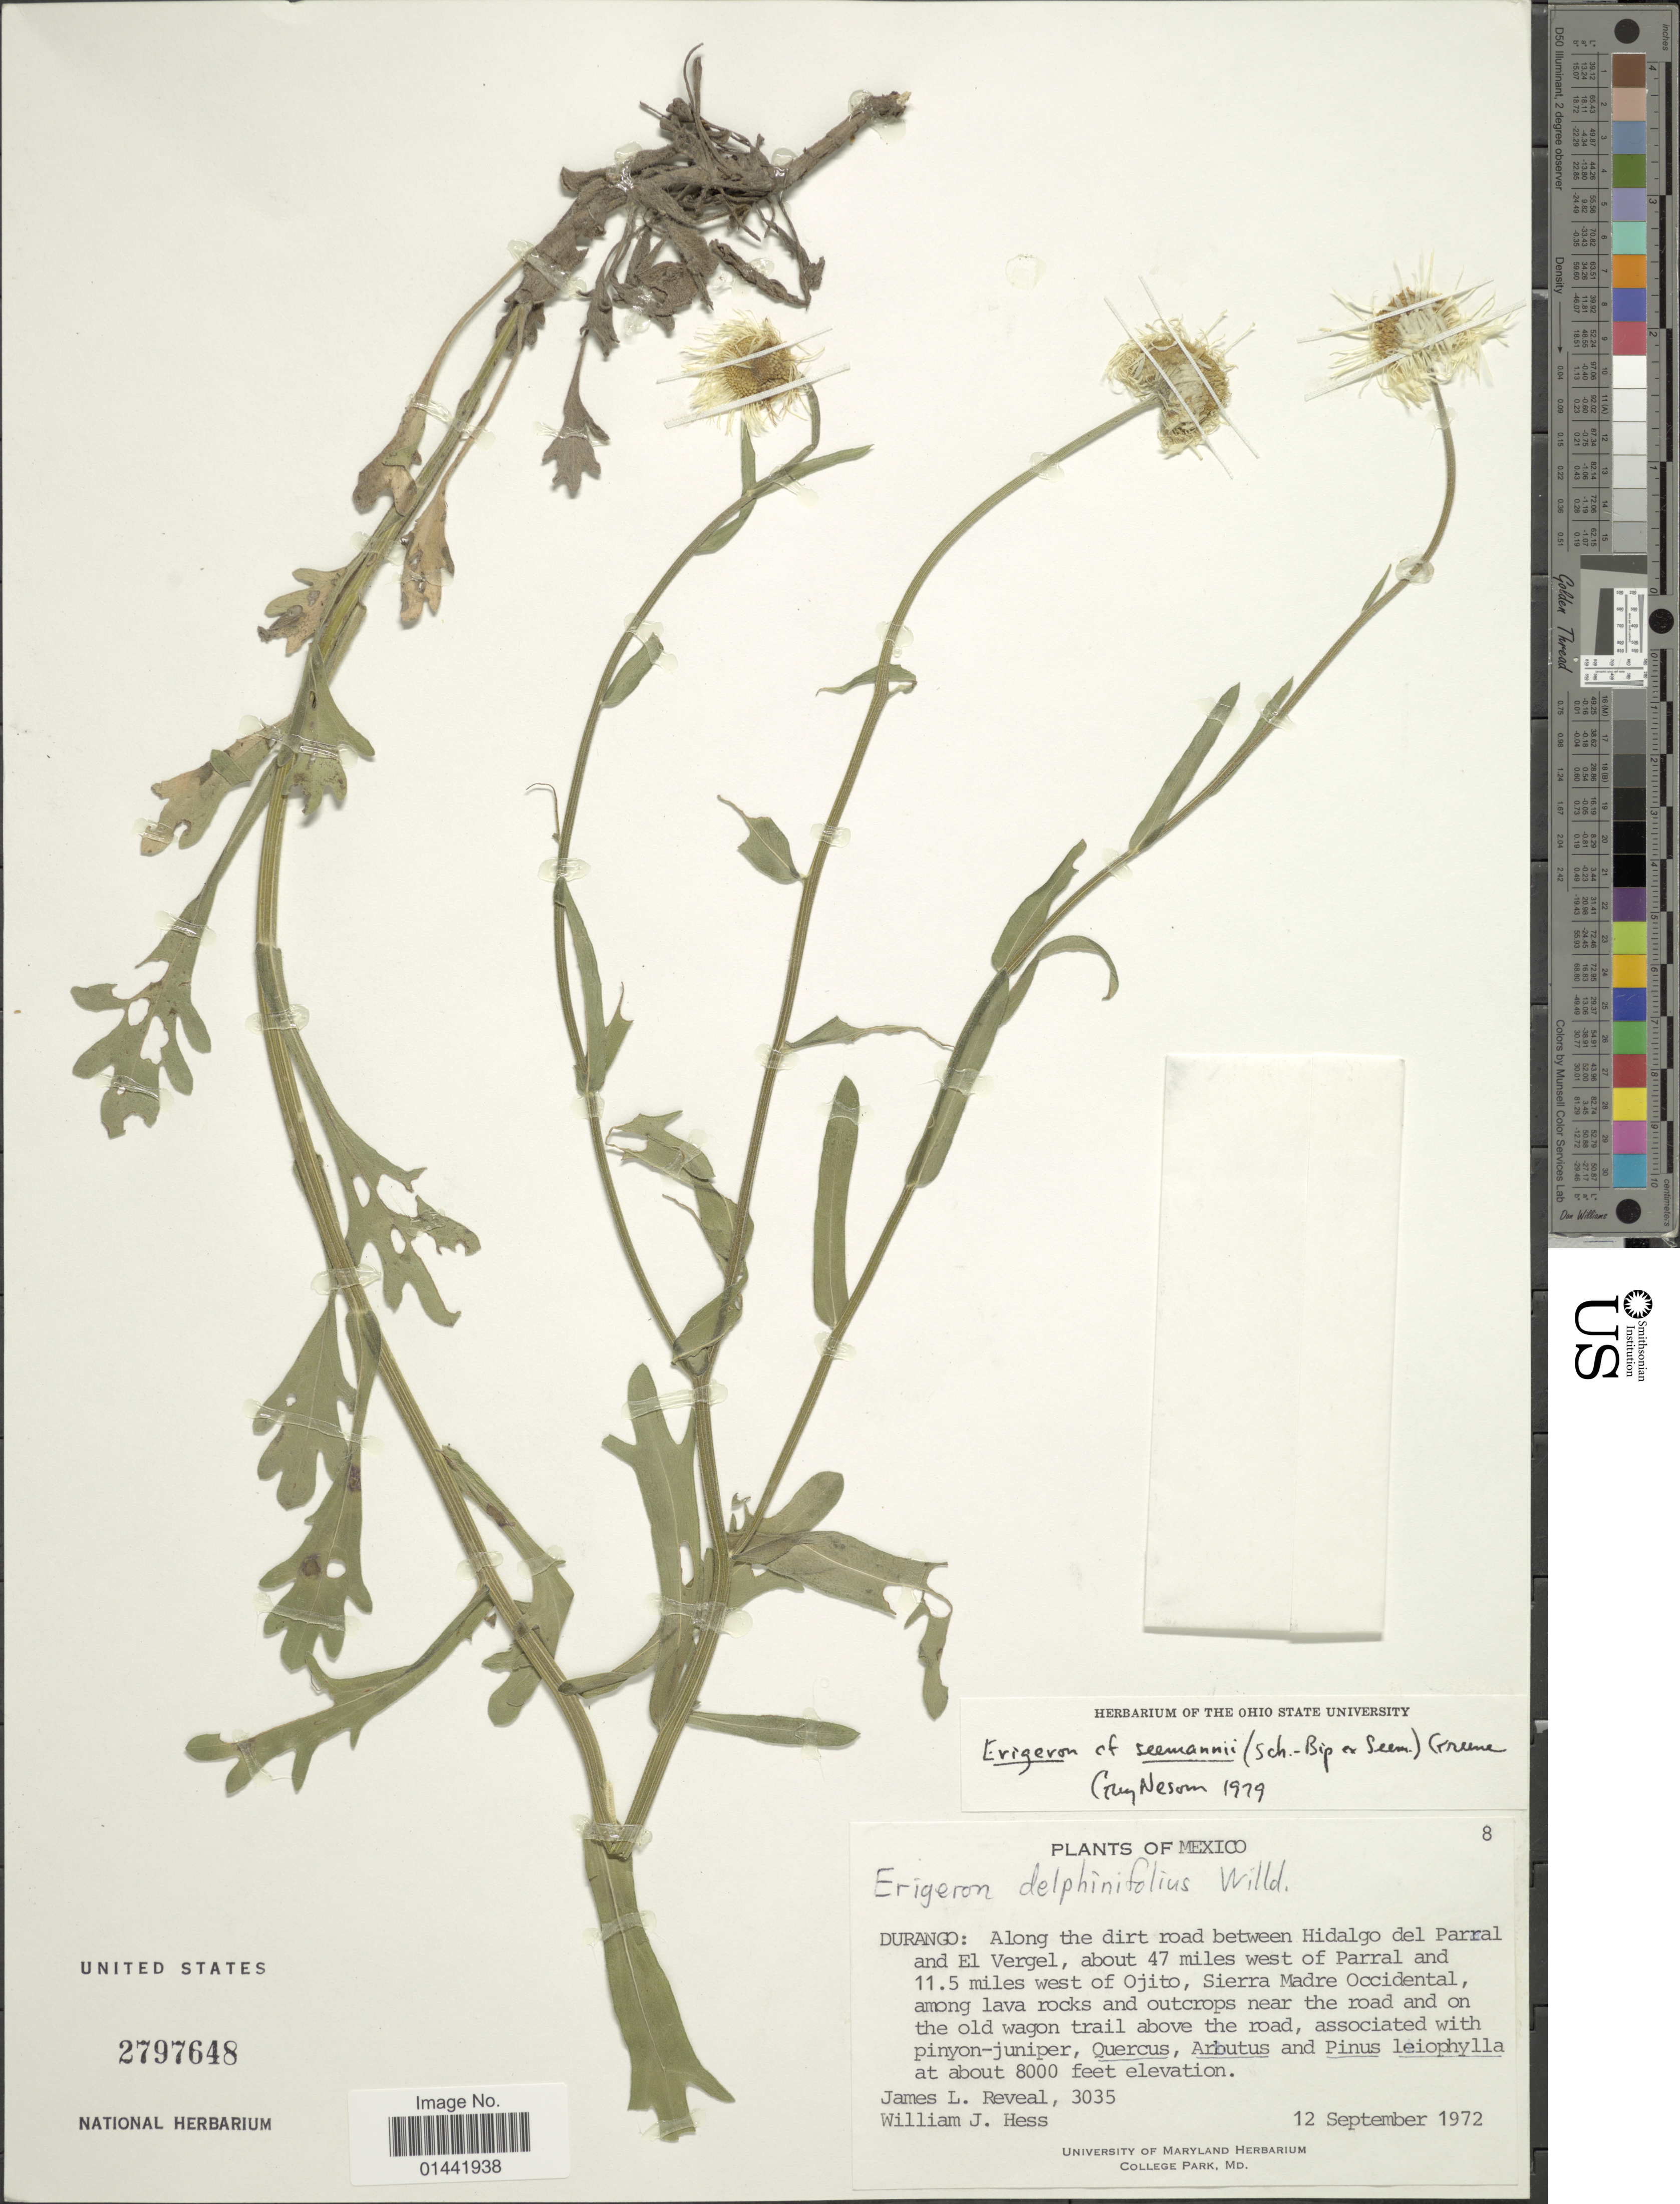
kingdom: Plantae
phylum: Tracheophyta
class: Magnoliopsida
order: Asterales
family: Asteraceae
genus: Erigeron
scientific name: Erigeron seemannii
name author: (Sch. Bip. ex Seem.) Greene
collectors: J. L. Reveal & W. Hess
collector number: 3035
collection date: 1972-09-12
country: Mexico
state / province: Durango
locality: Along the dirt road between Hidalgo del Parral and El Vergel, about 47 miles west of Parral and 11.5 miles west of Ojito, Sierra Madre Occidental, among lava rocks and outcrops near the road and on the old wagon trail above the road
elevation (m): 244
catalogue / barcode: US 2797648